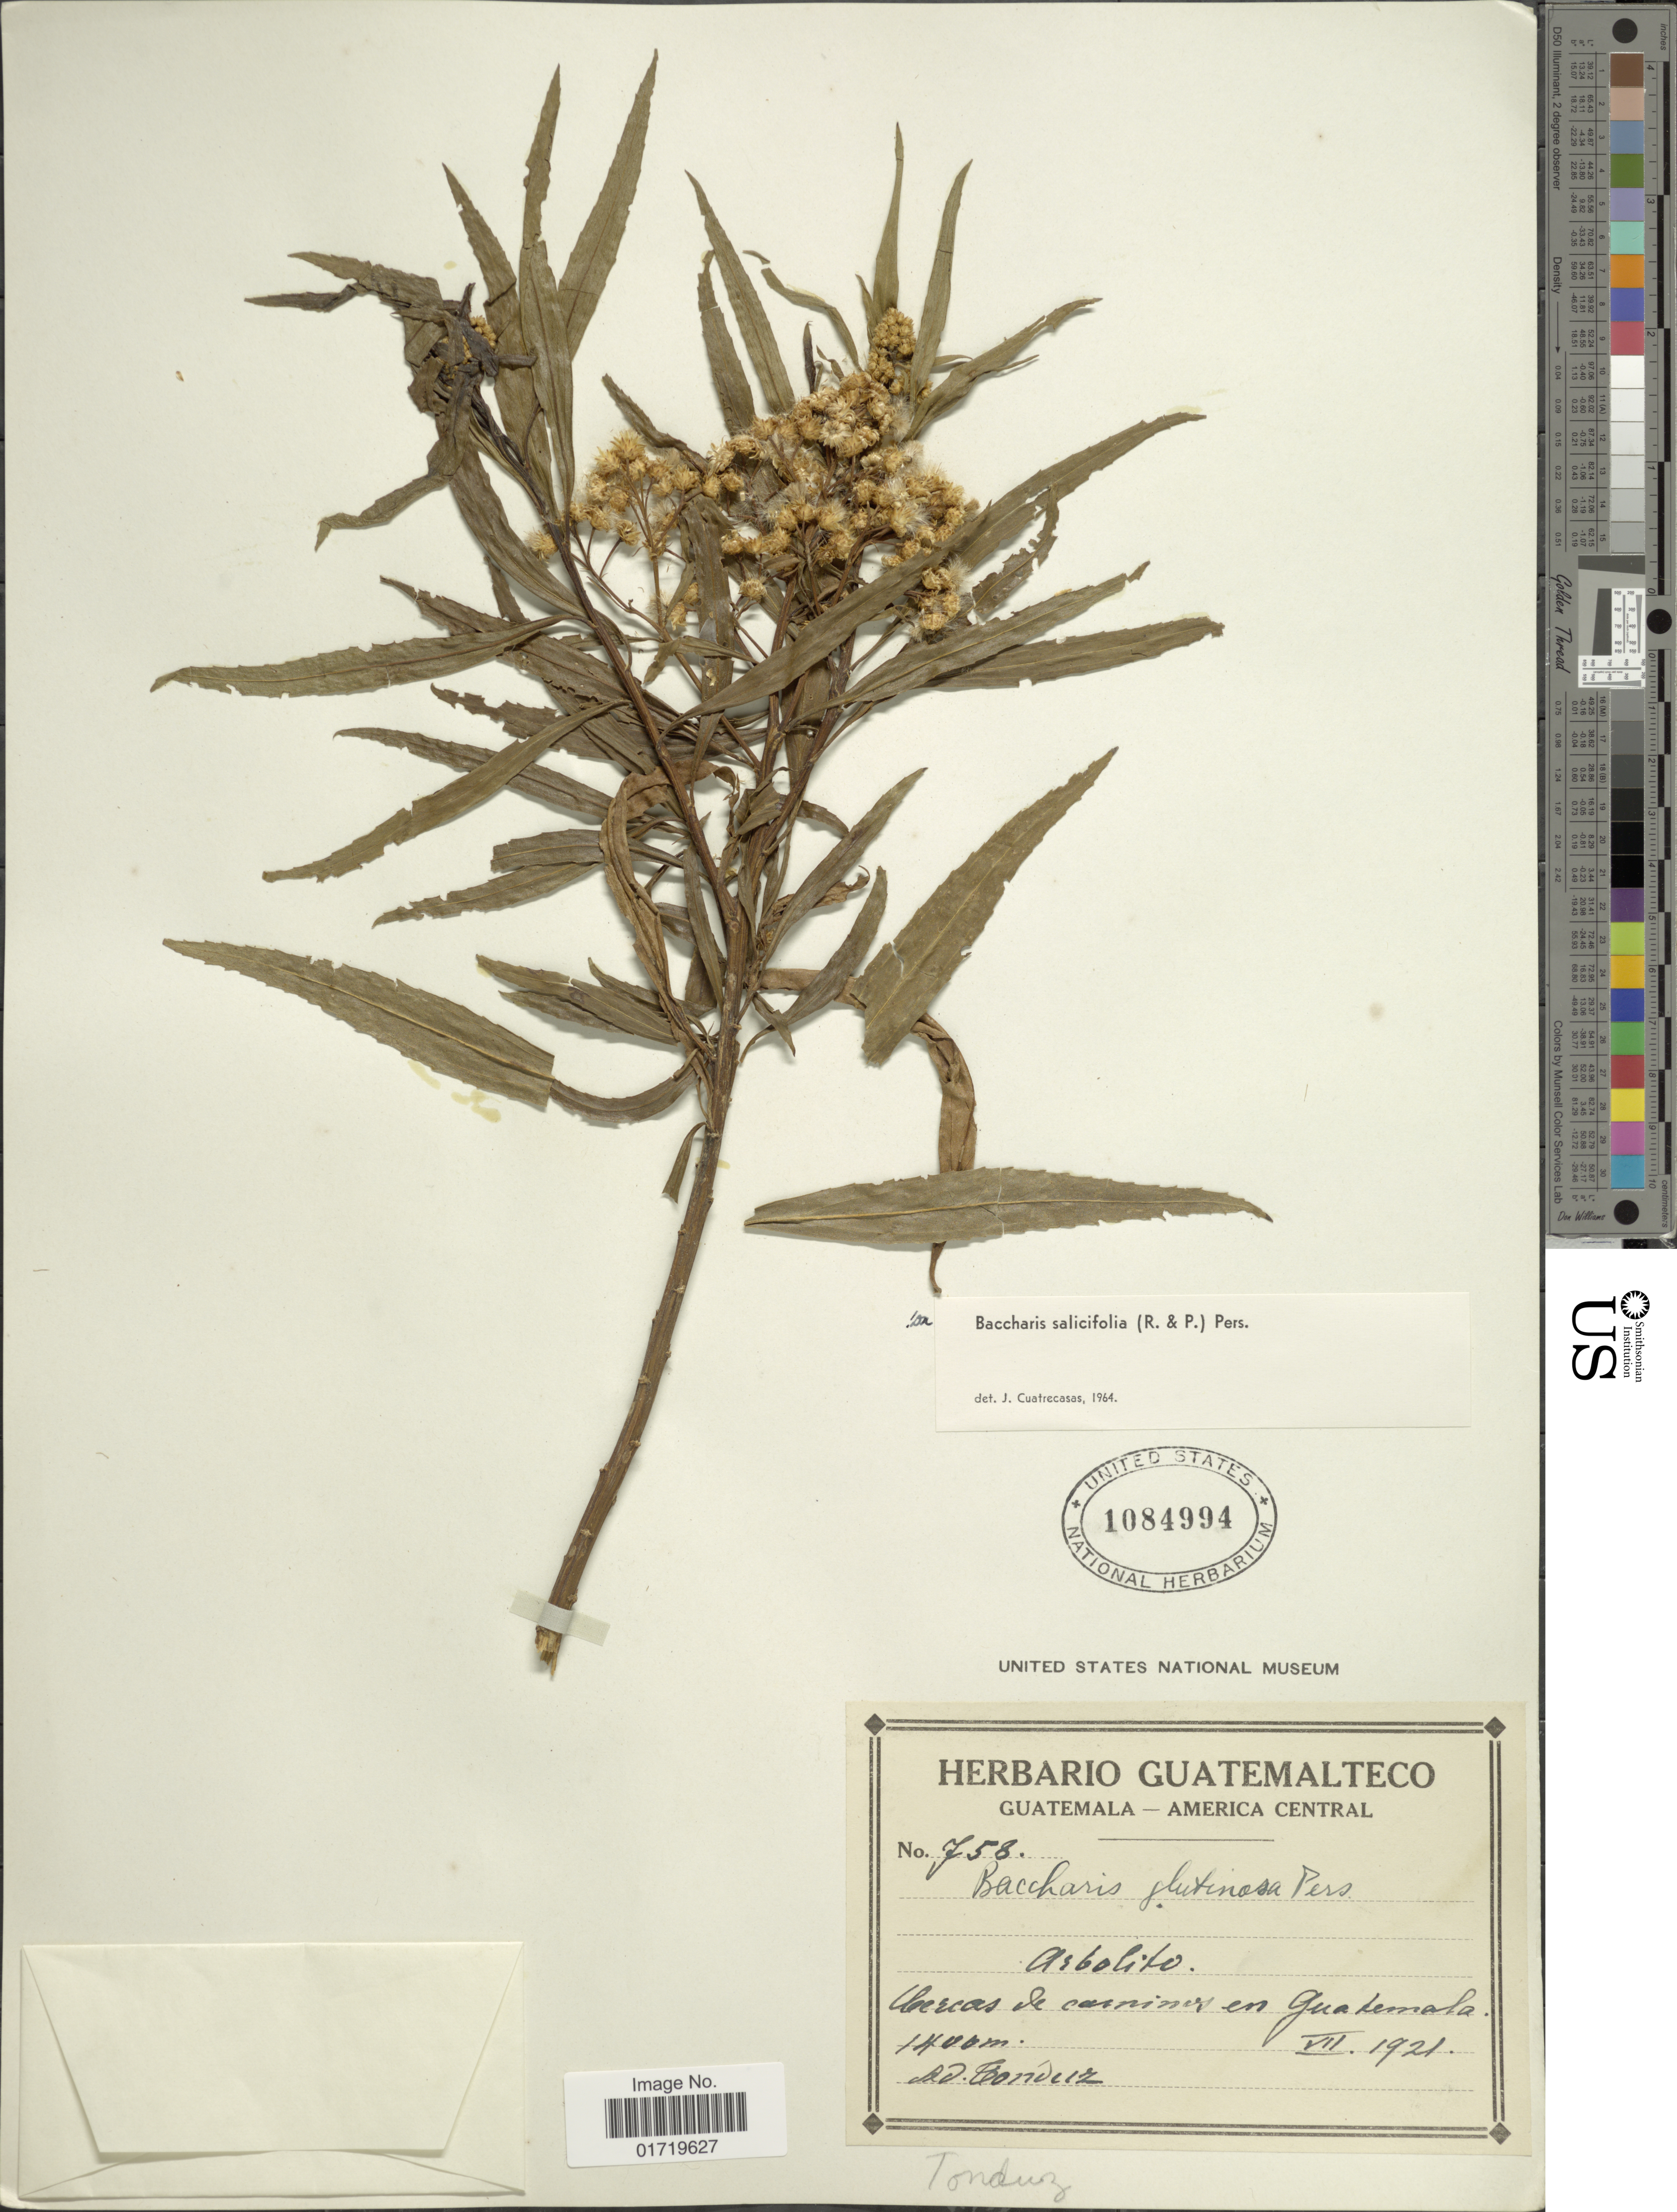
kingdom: Plantae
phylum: Tracheophyta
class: Magnoliopsida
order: Asterales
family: Asteraceae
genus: Baccharis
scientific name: Baccharis salicifolia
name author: (Ruiz & Pav.) Pers.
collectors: A. Tonduz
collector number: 758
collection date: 1921-07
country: Guatemala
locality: Cercas de carrinos en Guatemala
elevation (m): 1400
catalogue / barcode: US 1084994